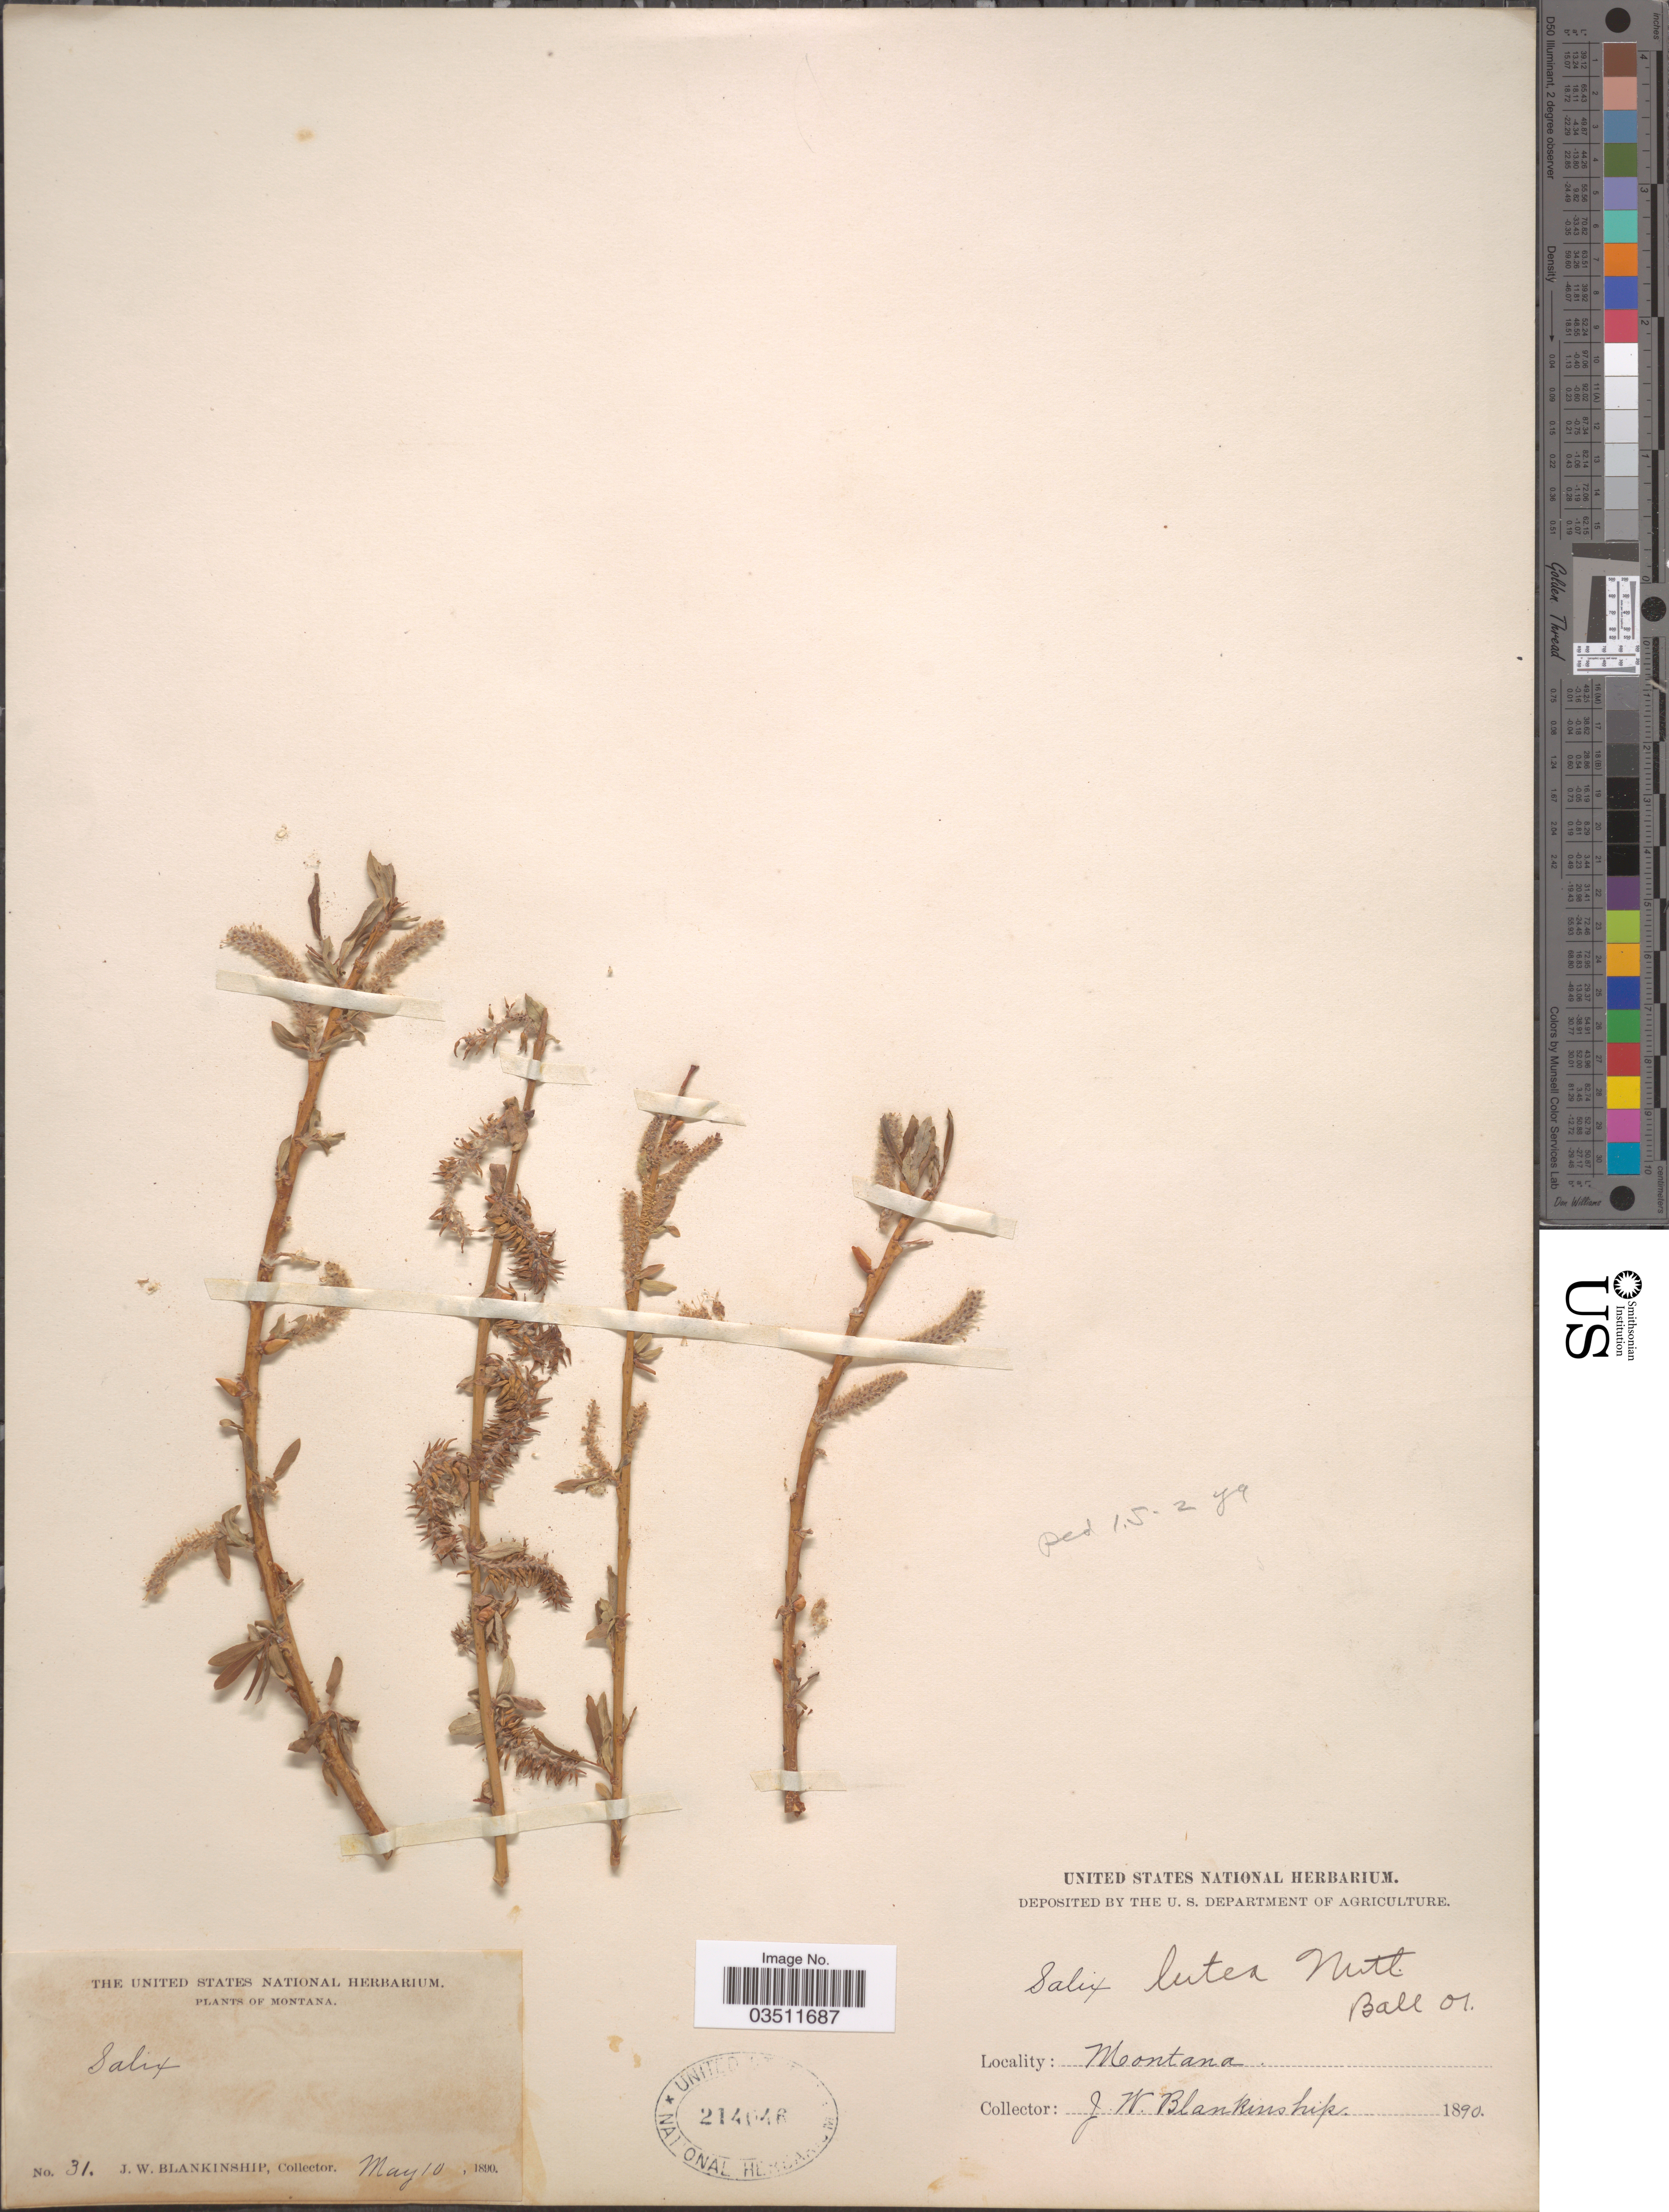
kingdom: Plantae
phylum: Tracheophyta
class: Magnoliopsida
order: Malpighiales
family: Salicaceae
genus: Salix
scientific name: Salix lutea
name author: Nutt.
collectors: J. W. Blankinship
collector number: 31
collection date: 1890-05-10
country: United States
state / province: Montana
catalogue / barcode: US 214046